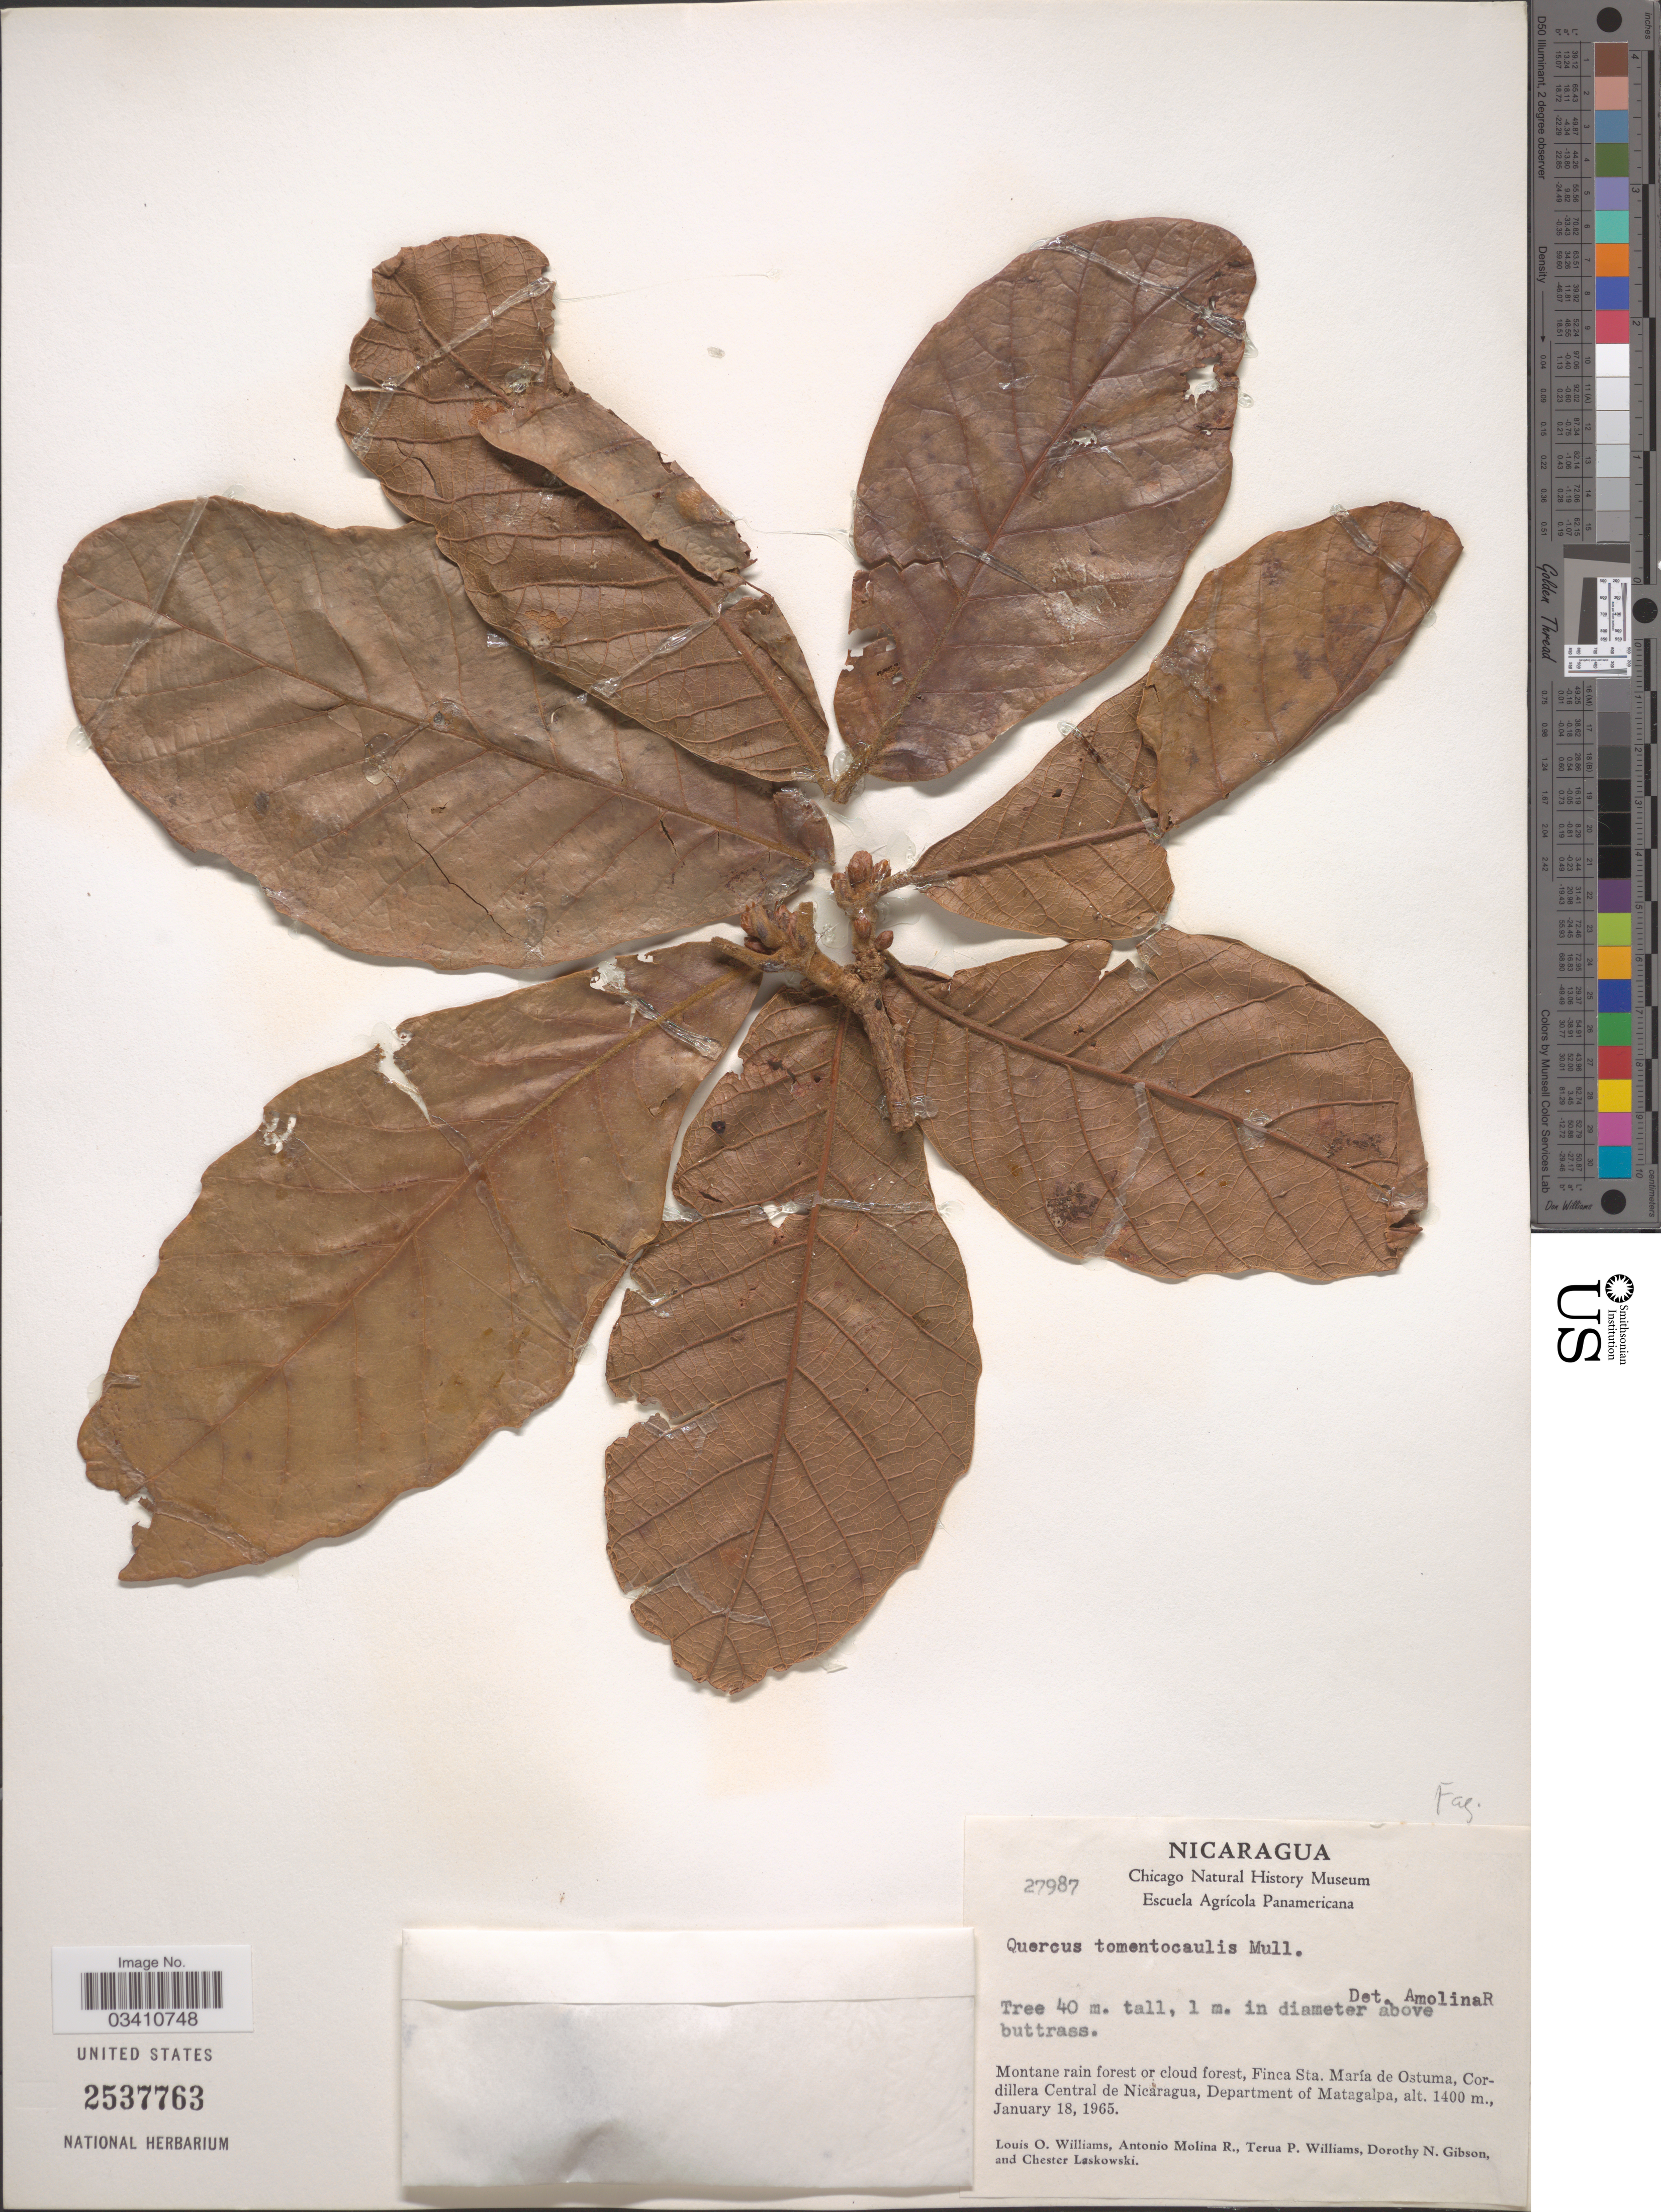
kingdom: Plantae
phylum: Tracheophyta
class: Magnoliopsida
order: Fagales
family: Fagaceae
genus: Quercus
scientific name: Quercus tomentocaulis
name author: C.H. Müll.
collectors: L. O. Williams, A. Molina R., T. Williams, D. N. Gibson & C. Laskowski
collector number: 27987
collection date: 1965-01-18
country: Nicaragua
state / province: Matagalpa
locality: Finca Sta. María de Ostuma, Cordillera Central de Nicaragua, Department of Matagalpa.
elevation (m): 1400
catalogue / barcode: US 2537763